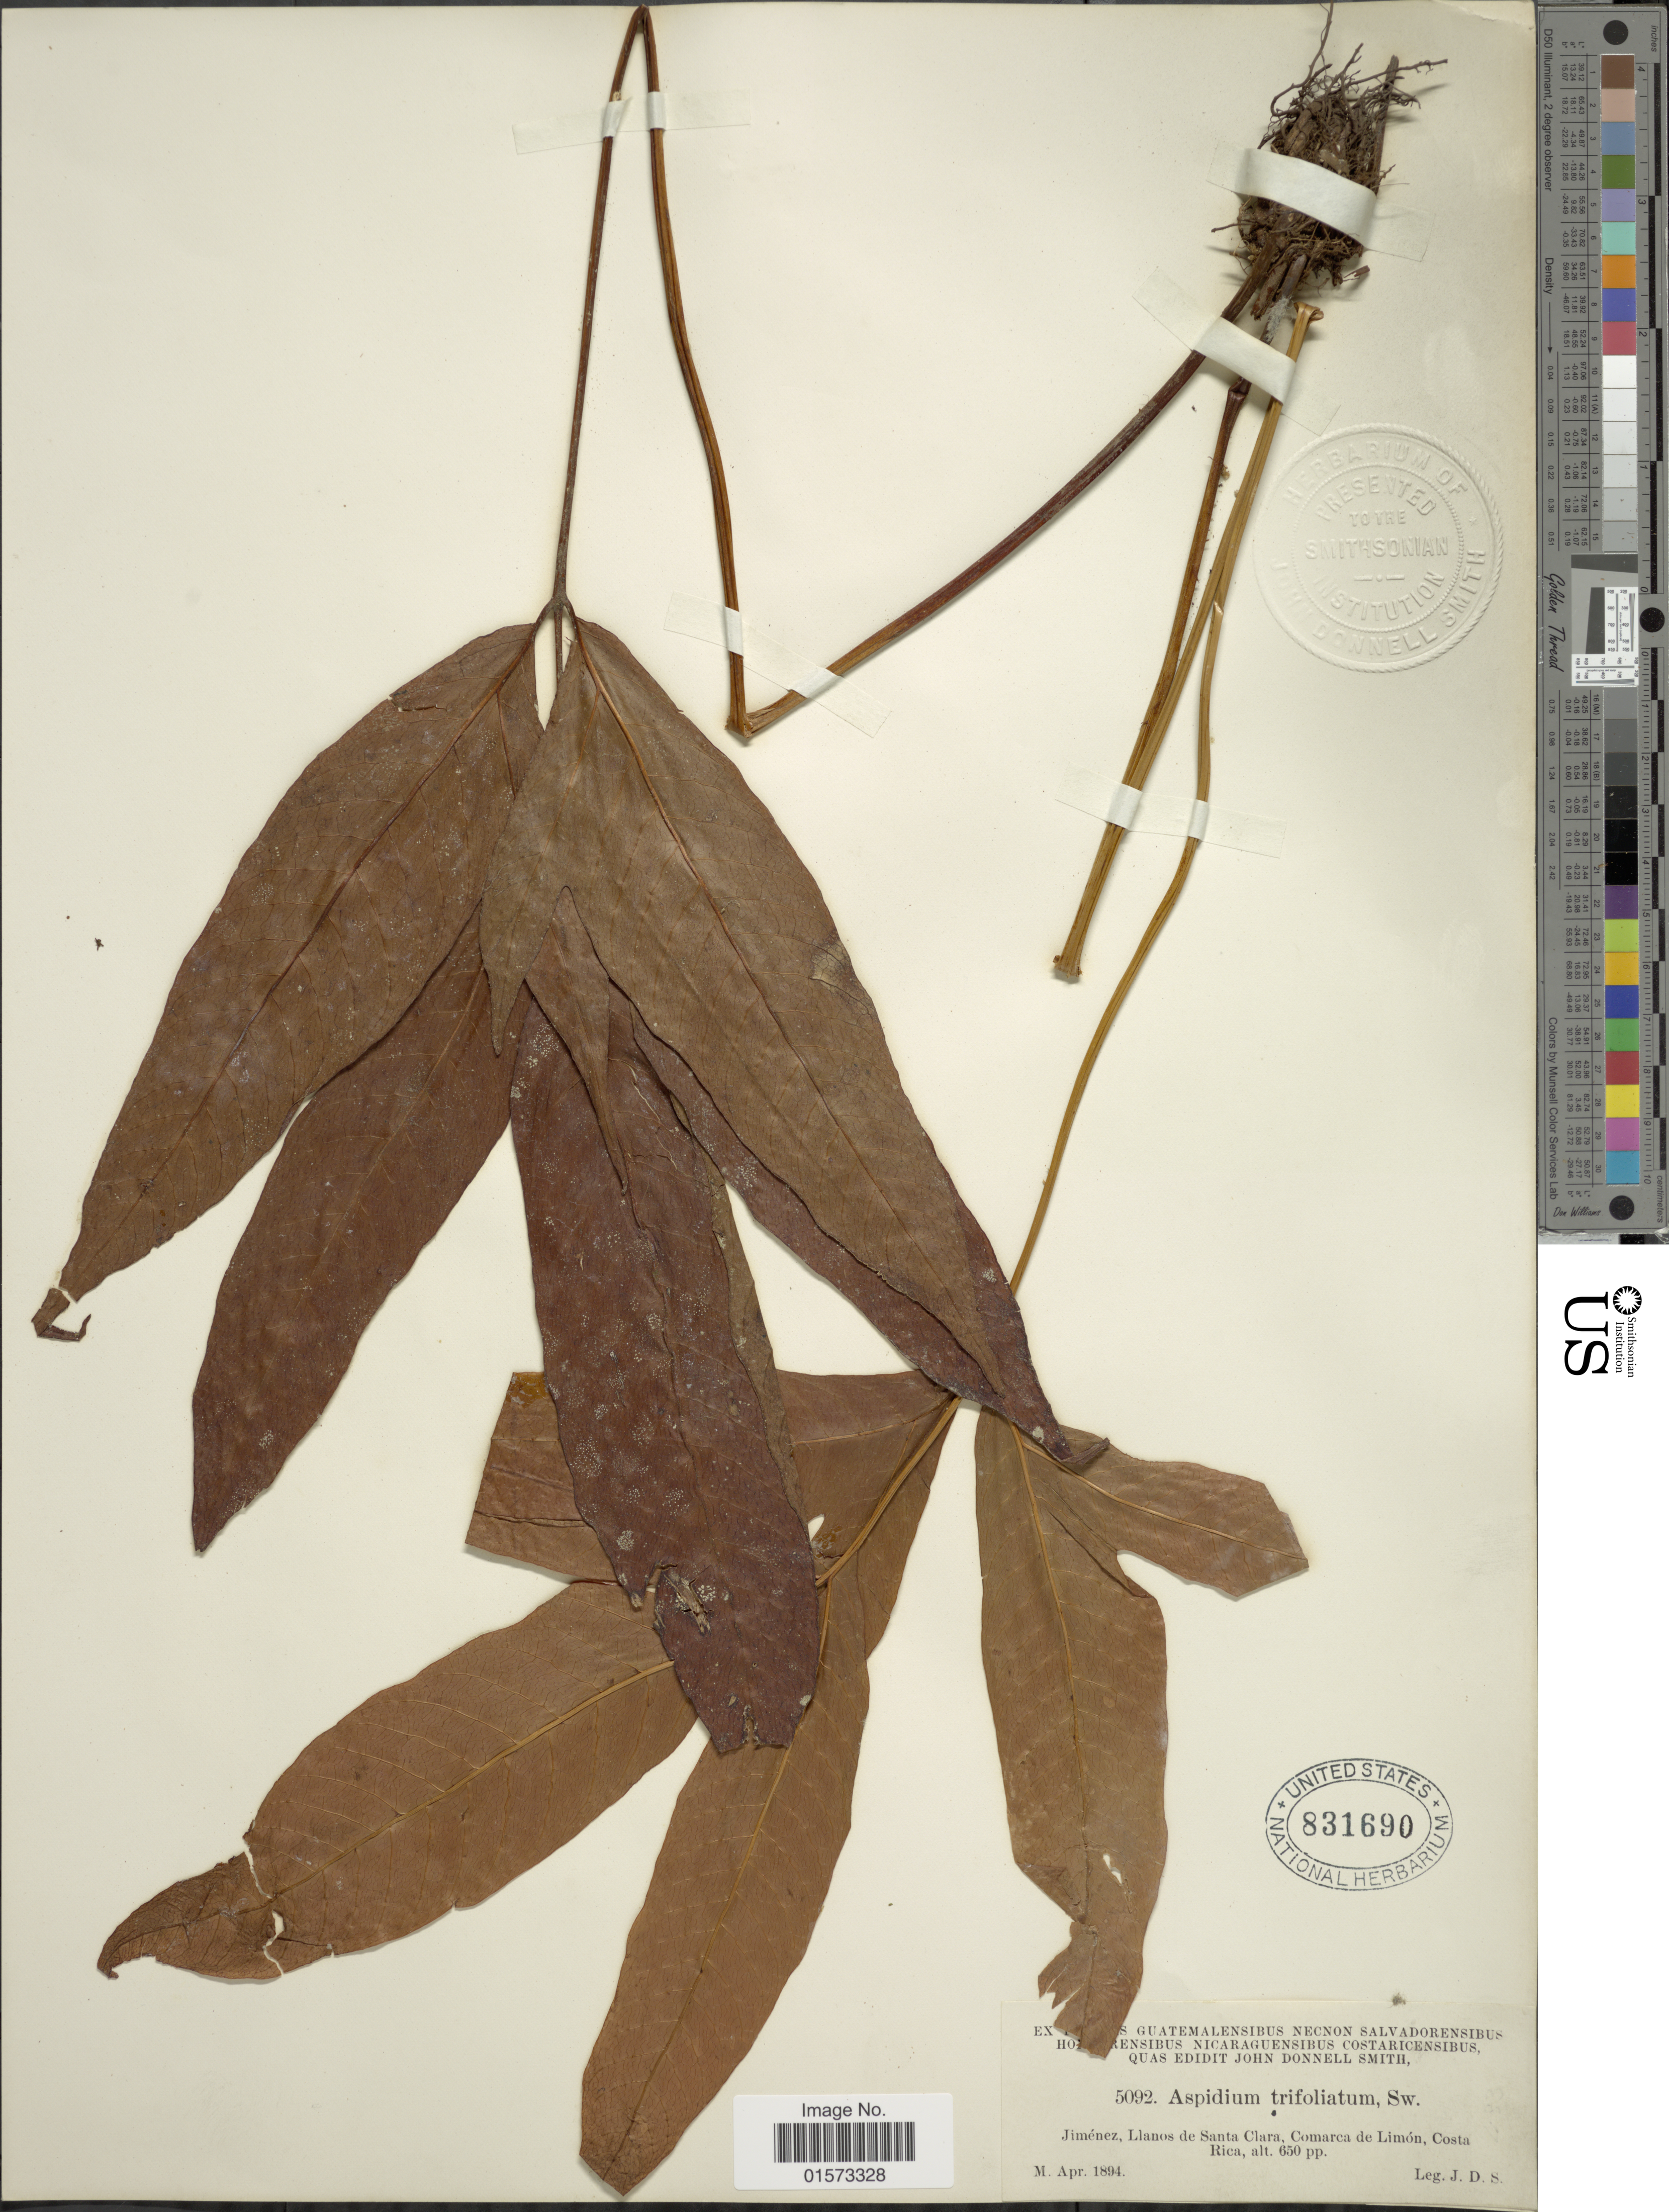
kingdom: Plantae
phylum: Tracheophyta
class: Polypodiopsida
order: Polypodiales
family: Tectariaceae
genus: Tectaria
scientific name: Tectaria incisa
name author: Cav.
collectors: J. Donnell Smith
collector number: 5092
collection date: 1894-04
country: Costa Rica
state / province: Limón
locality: Jimenez, Llanos de Santa Clara, Comarca de Limon, Costa Rica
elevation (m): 198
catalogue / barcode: US 831690